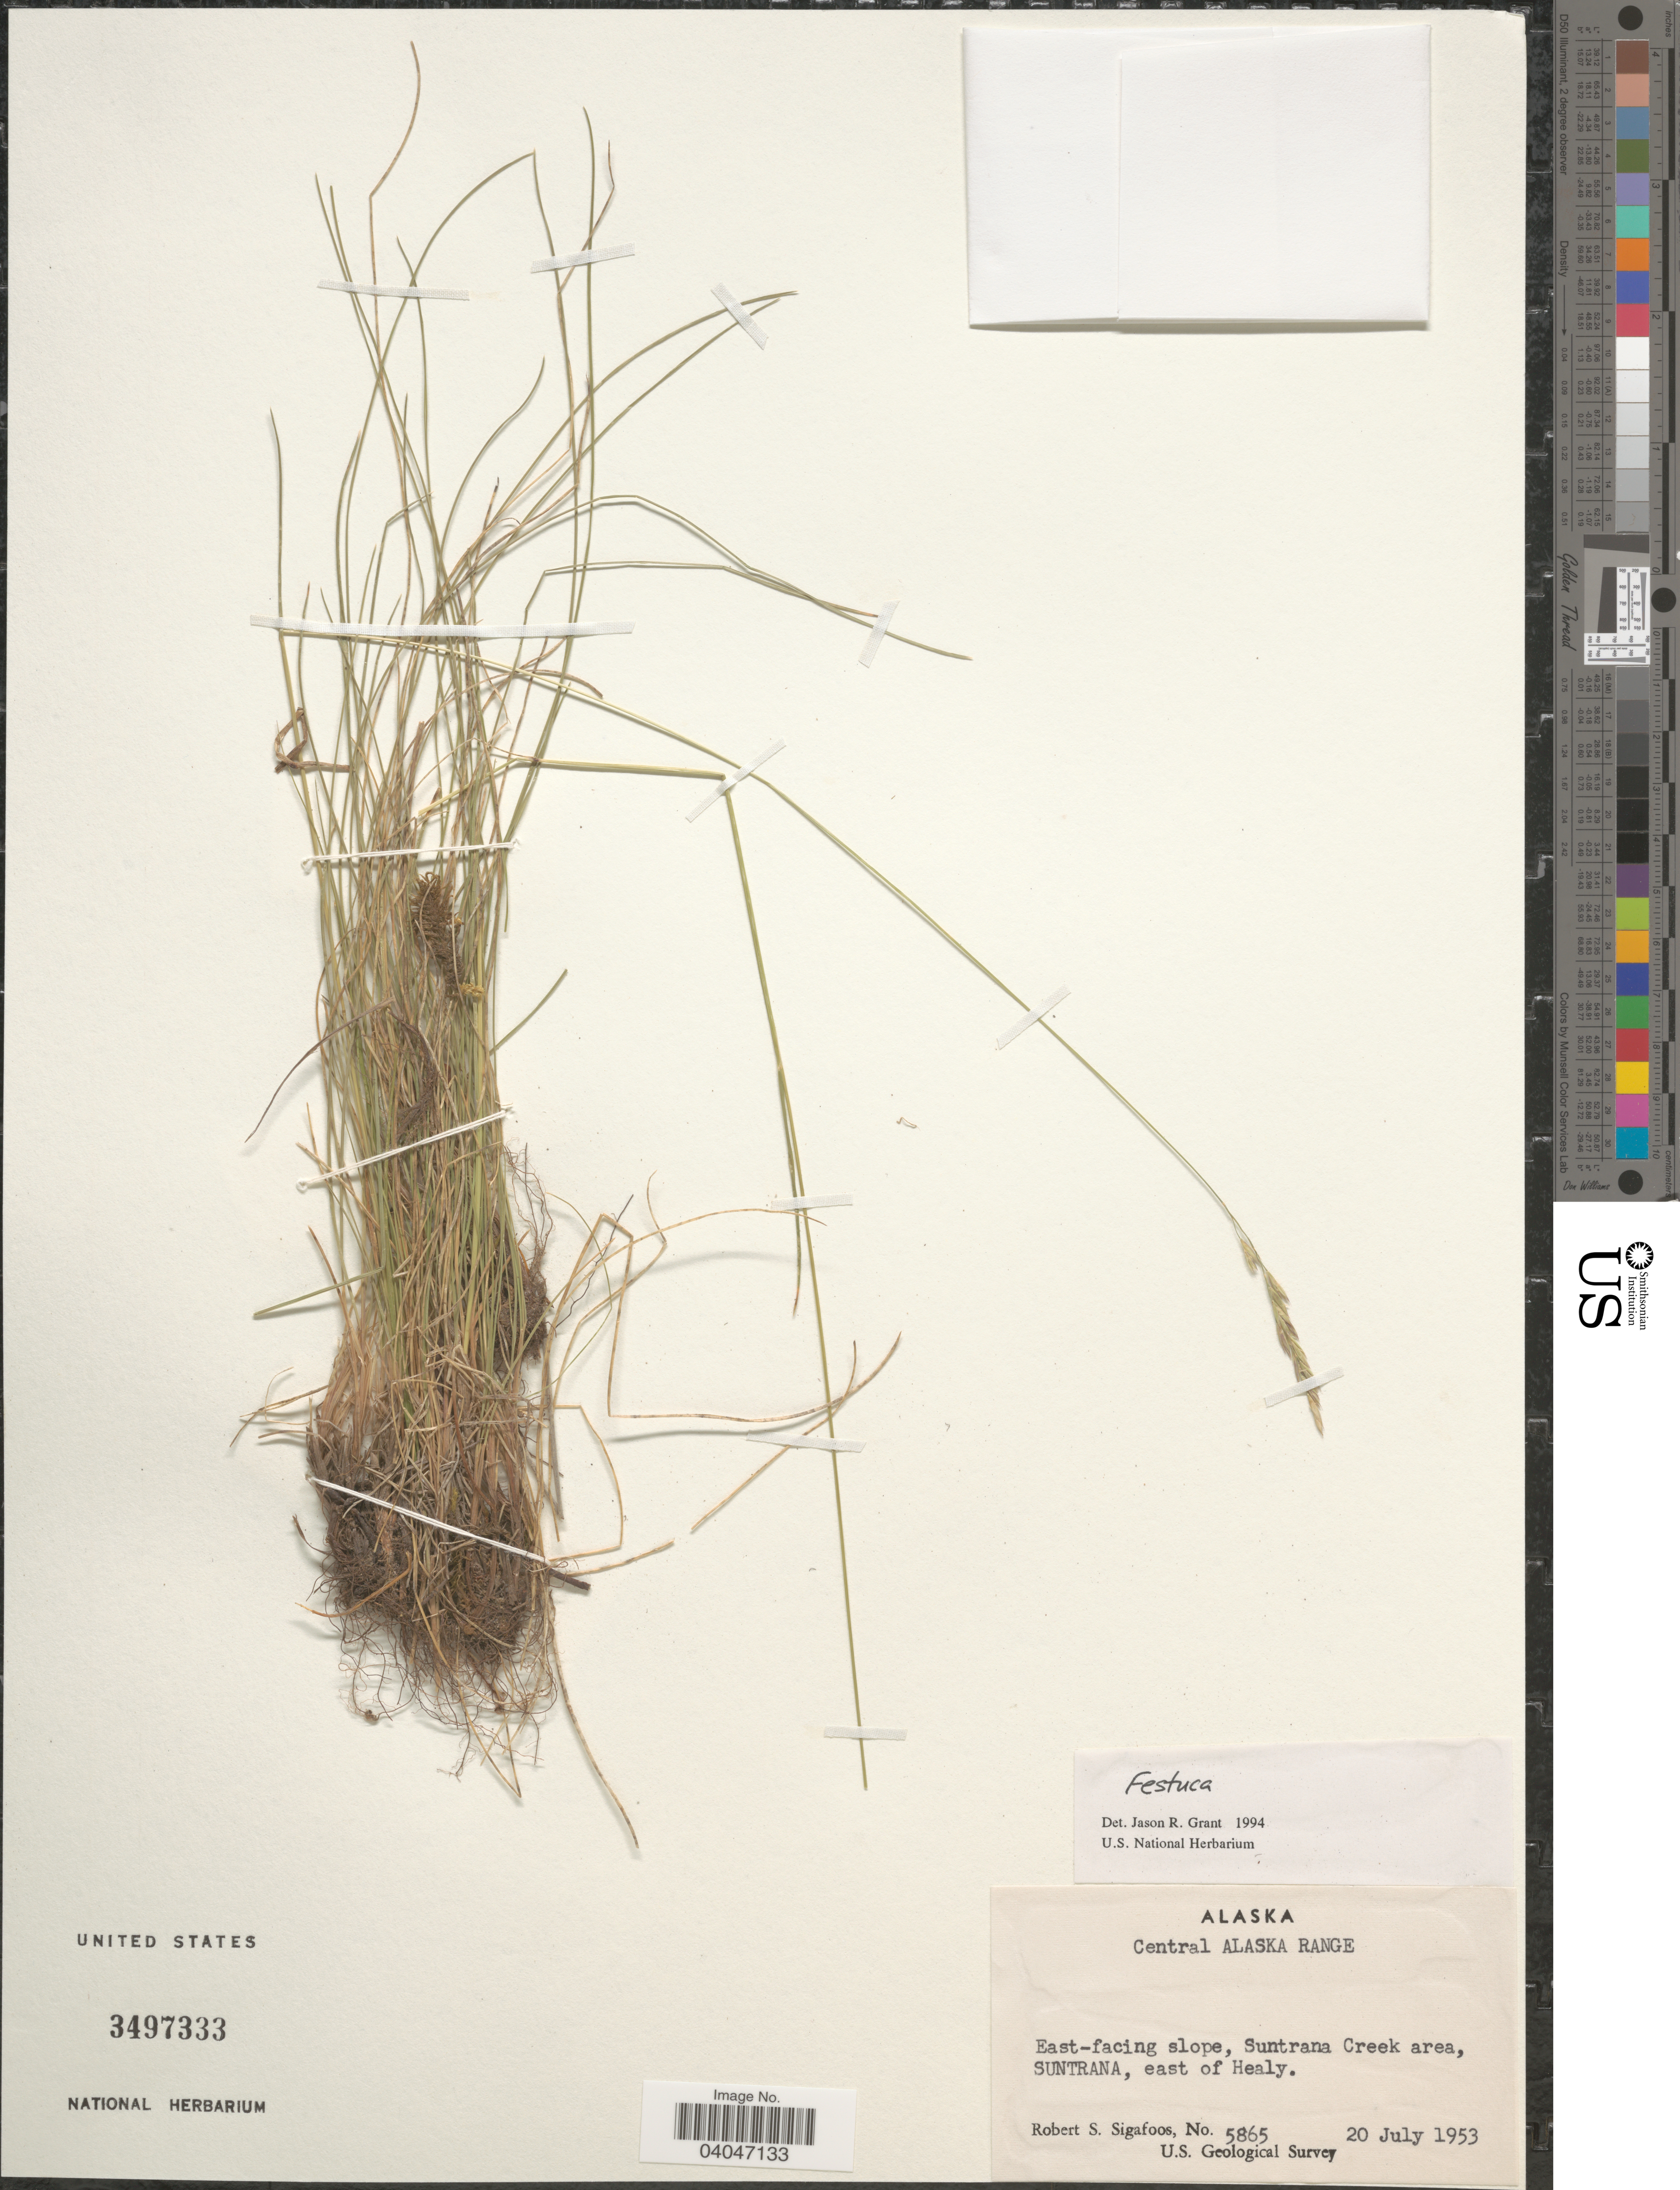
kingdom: Plantae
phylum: Tracheophyta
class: Liliopsida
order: Poales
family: Poaceae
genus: Festuca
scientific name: Festuca sp.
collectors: R. Sigafoos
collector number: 5865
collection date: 1953-07-20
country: United States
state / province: Alaska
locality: Central Alaska Range. East-facing slope, Suntrana Creek area, Suntrana, east of Healy.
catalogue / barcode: US 3497333